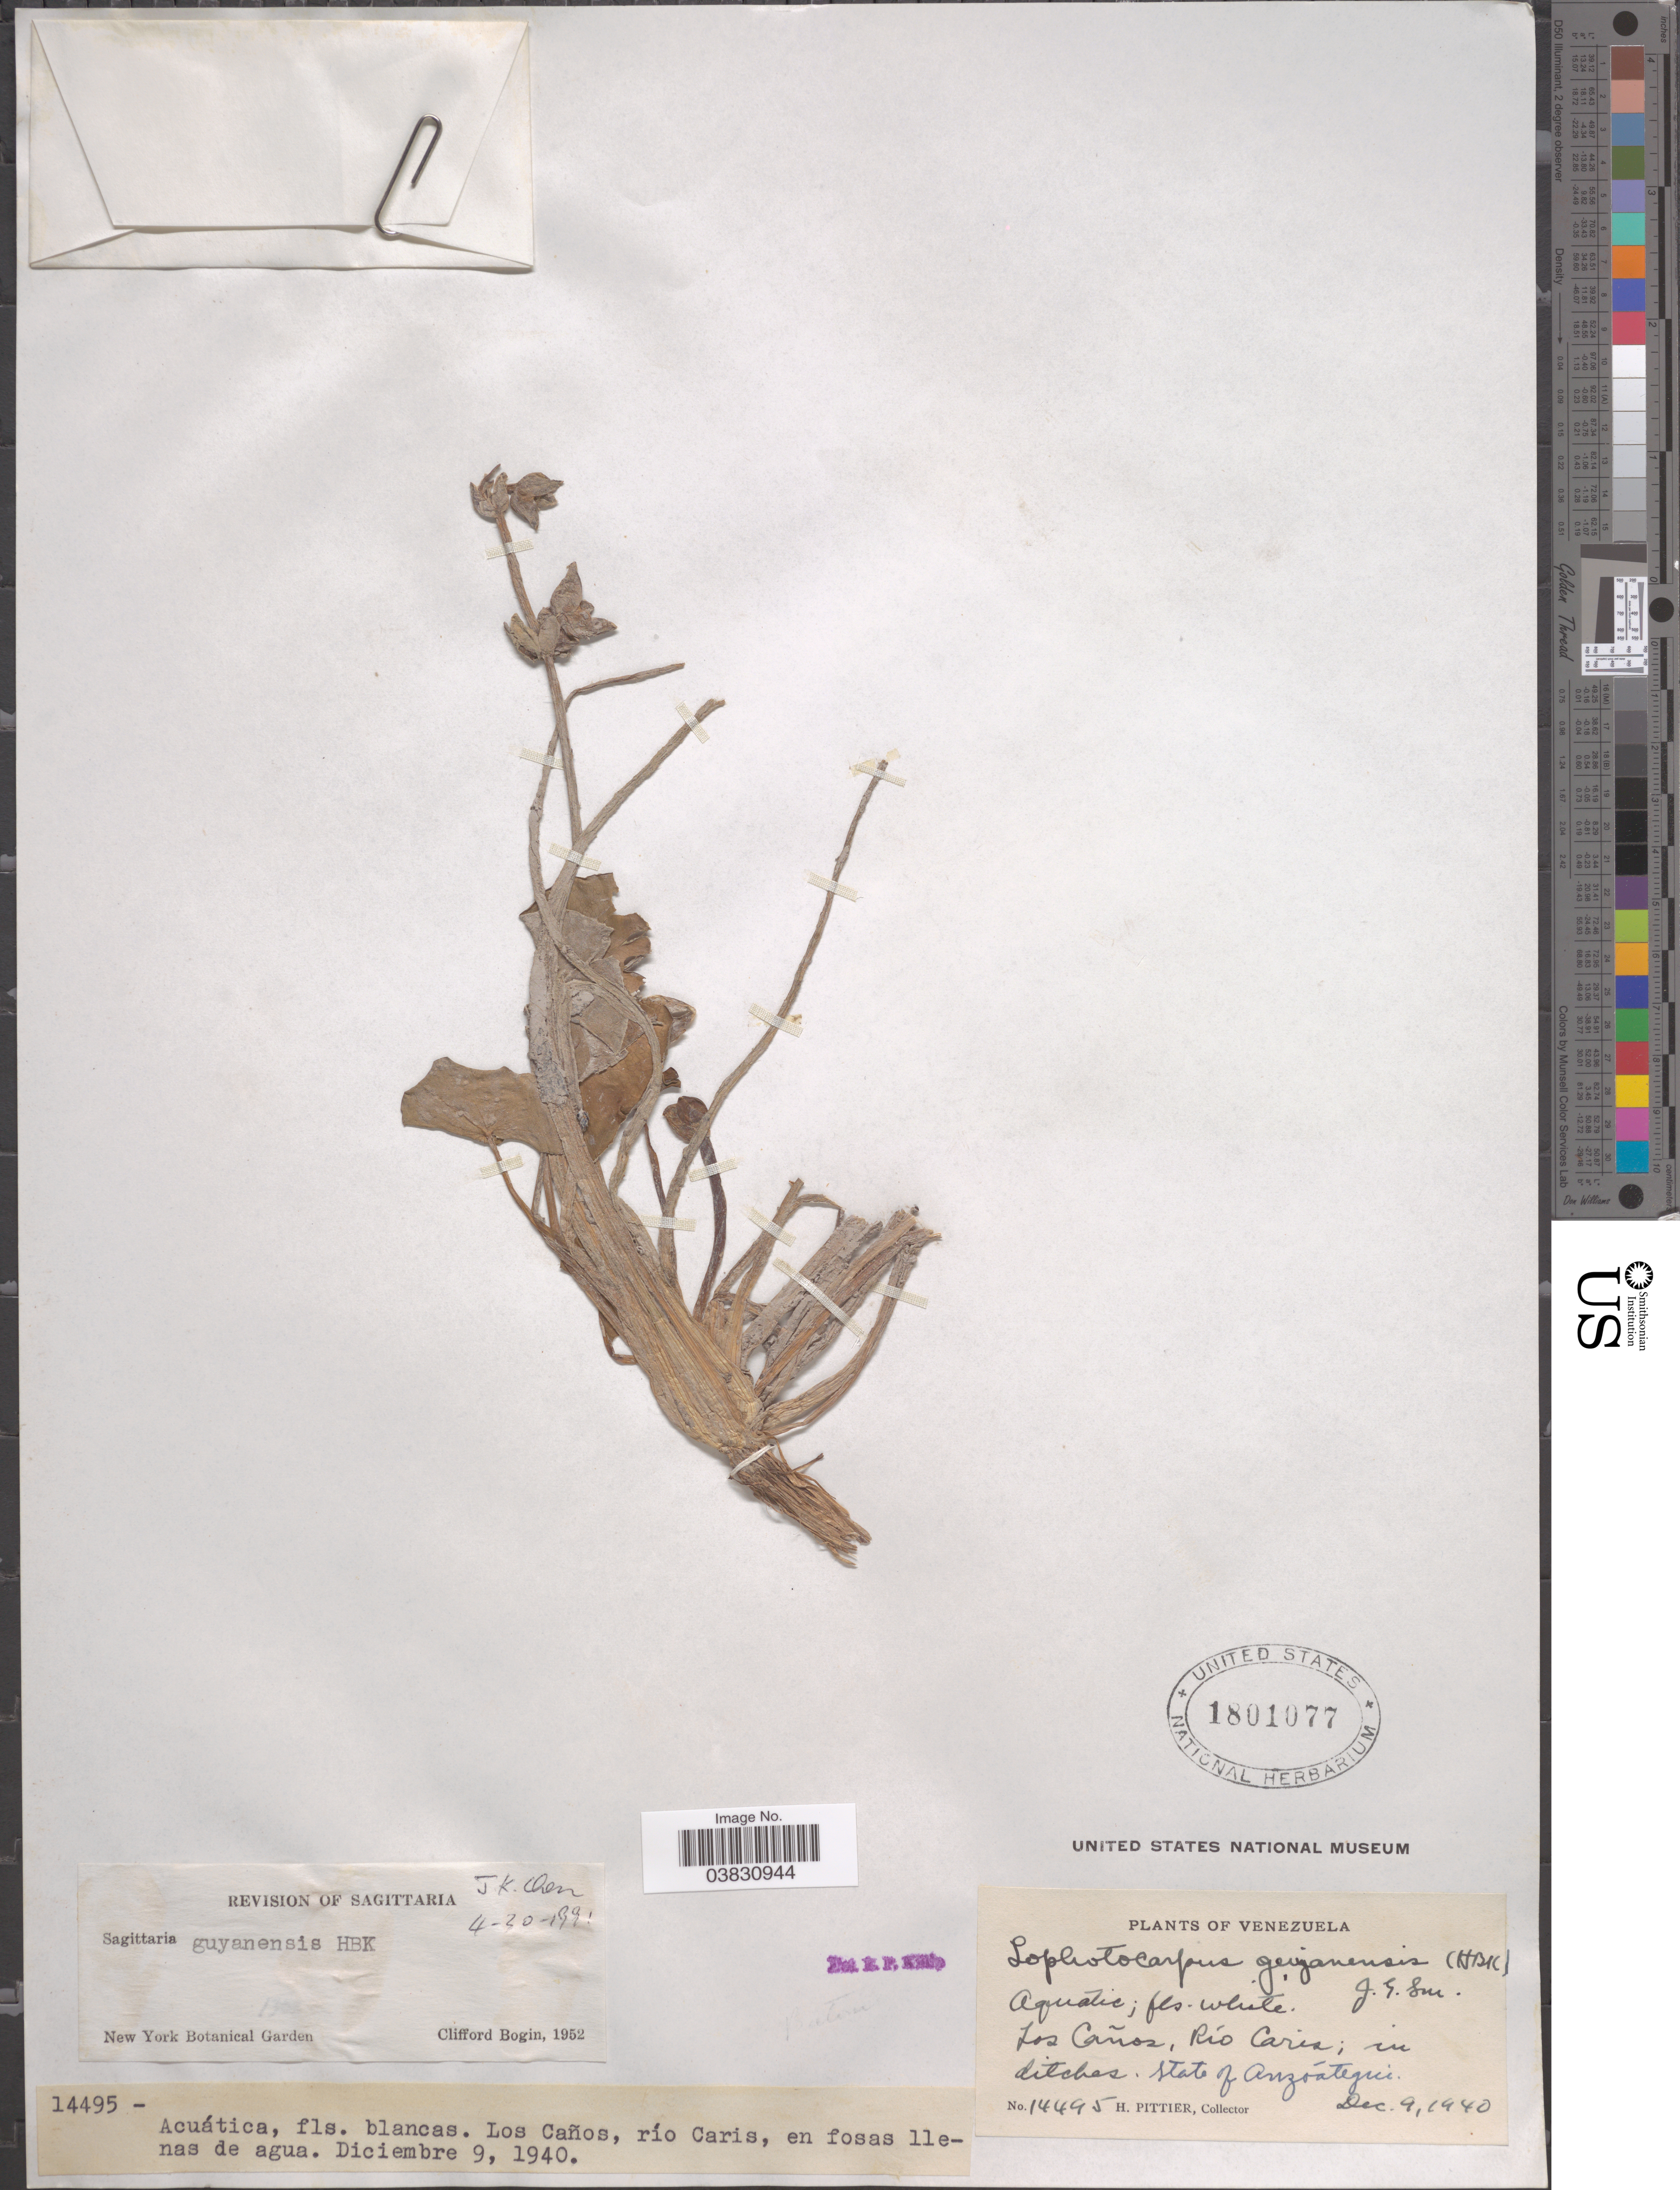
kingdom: Plantae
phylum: Tracheophyta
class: Liliopsida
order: Alismatales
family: Alismataceae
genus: Sagittaria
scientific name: Sagittaria guayanensis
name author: Kunth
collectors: H. F. Pittier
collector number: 14495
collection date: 1940-12-09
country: Venezuela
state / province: Anzoategui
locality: Los Caños, Río Caris, en fosas llenas de agua.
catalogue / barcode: US 1801077